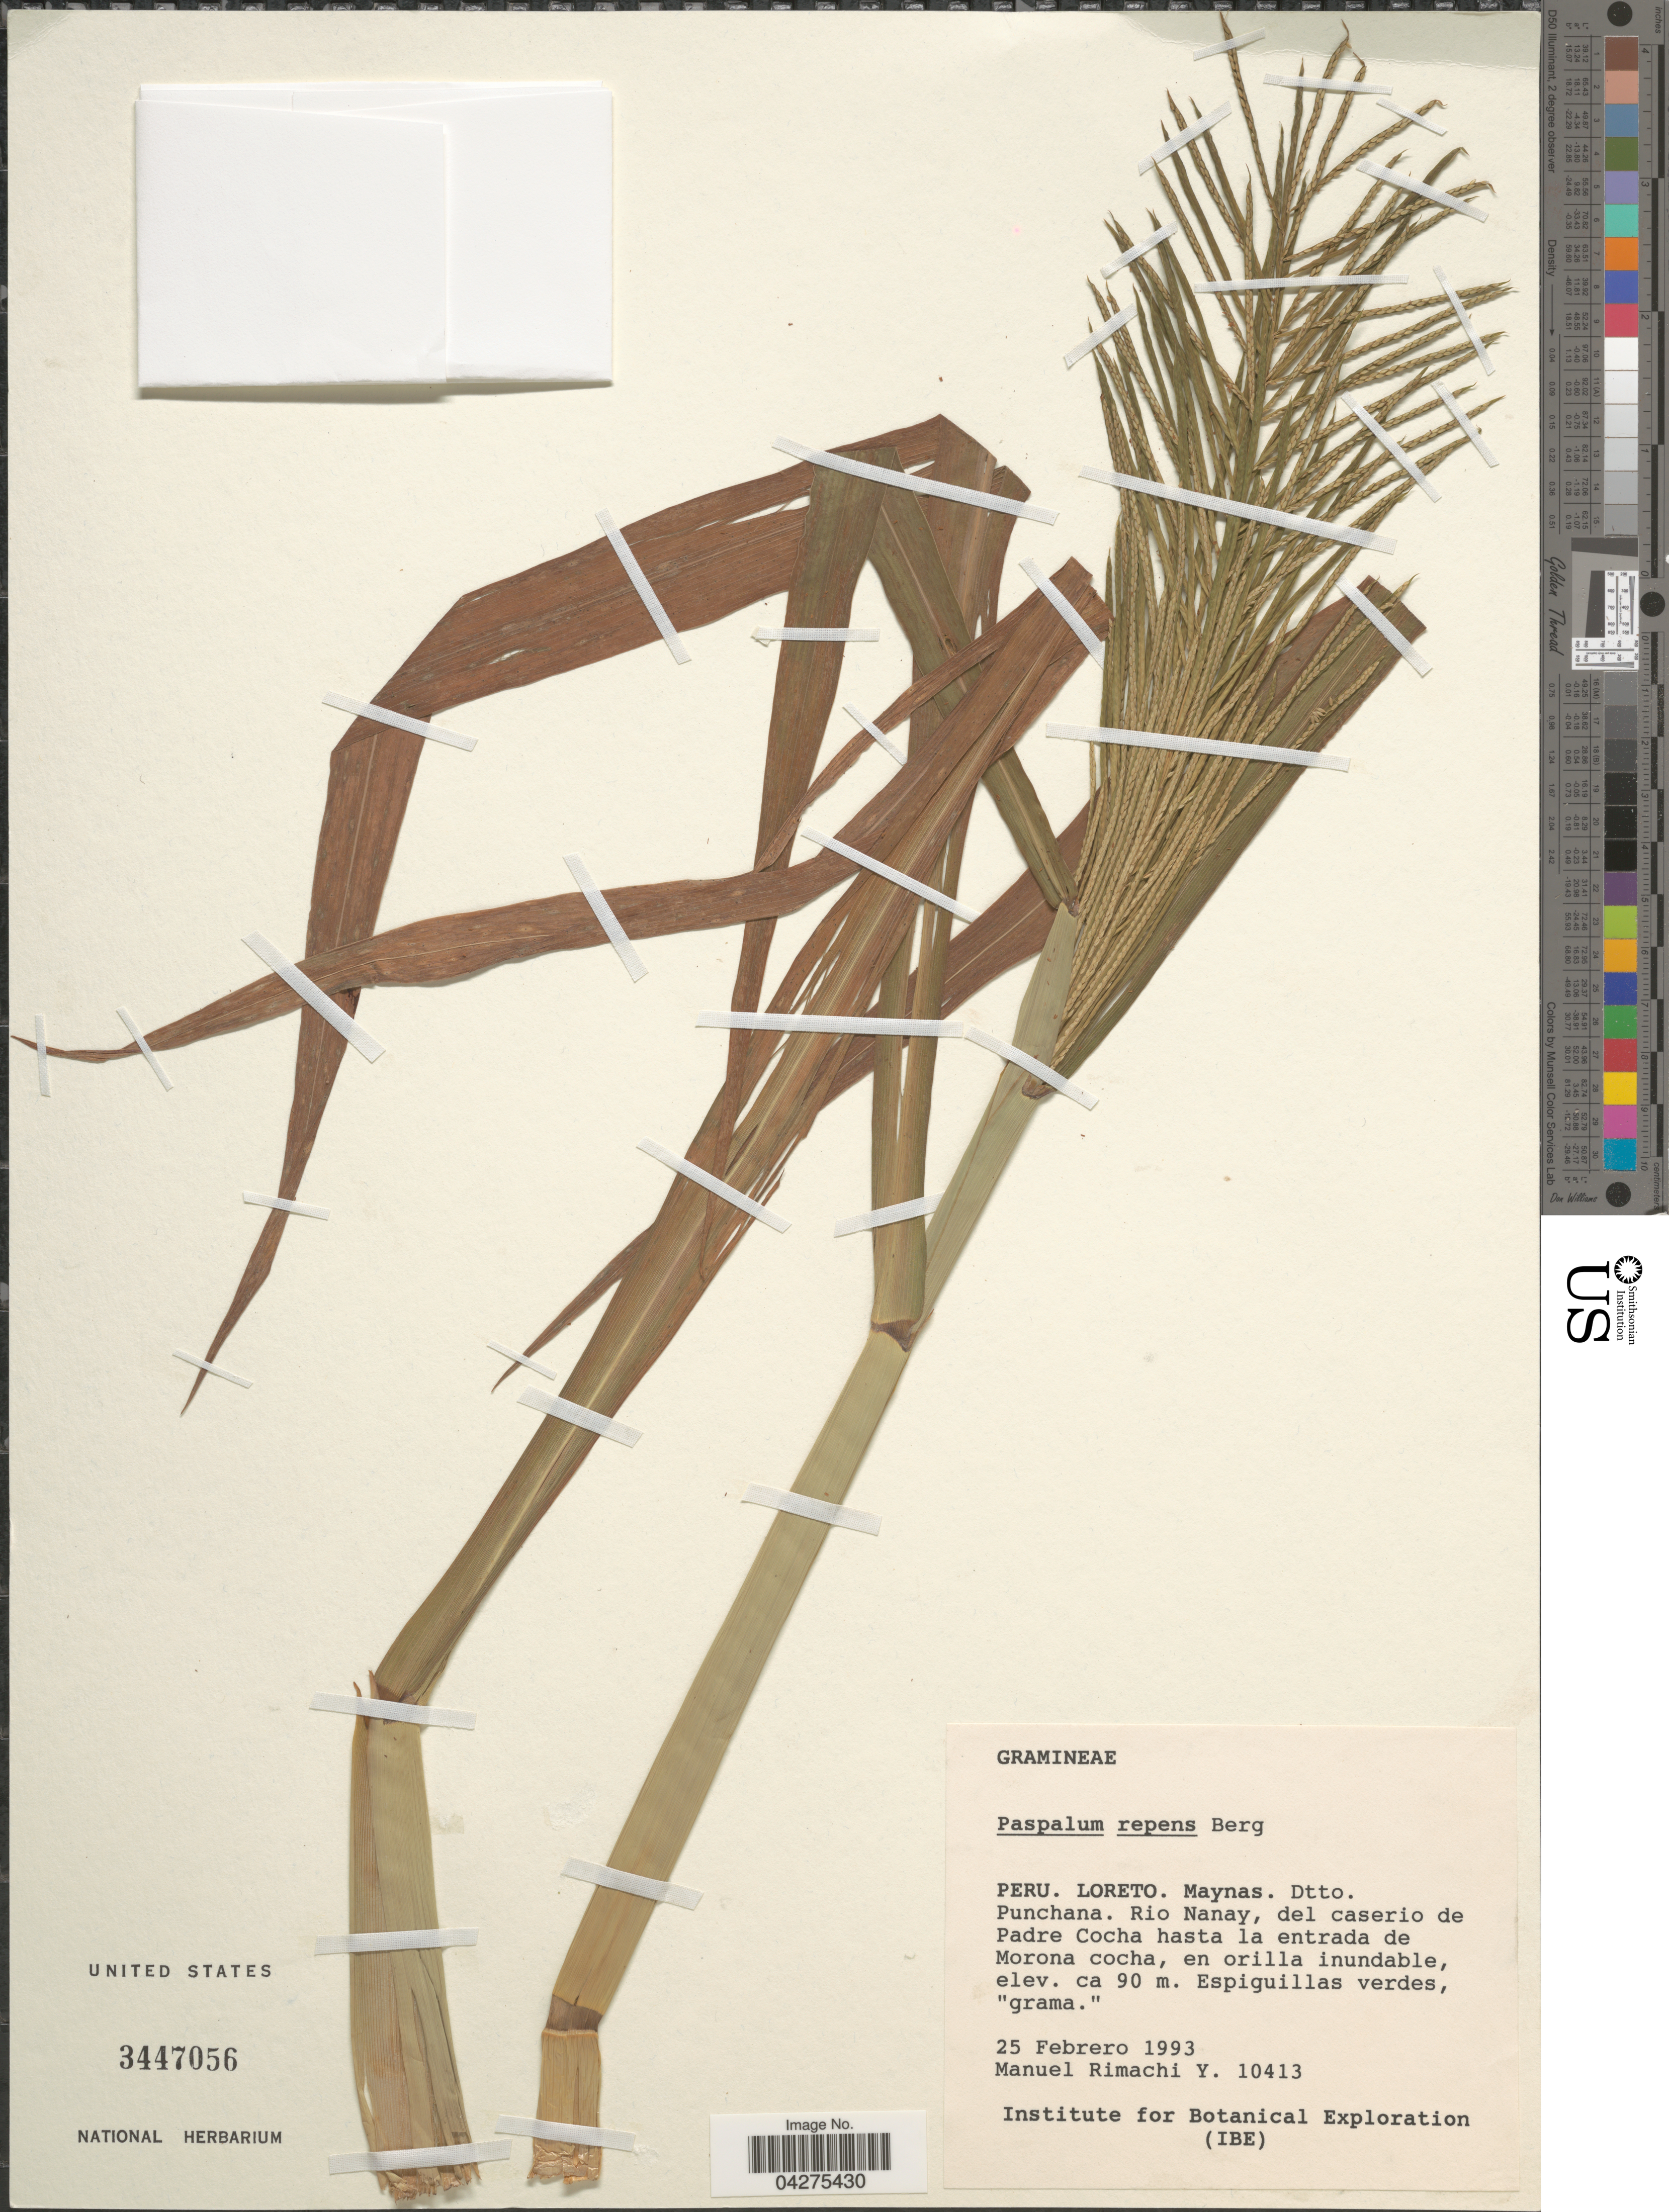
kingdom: Plantae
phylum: Tracheophyta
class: Liliopsida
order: Poales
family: Poaceae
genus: Paspalum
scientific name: Paspalum repens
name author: P.J. Bergius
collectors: M. Rimachi Y.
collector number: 10413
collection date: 1993-02-25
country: Peru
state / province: Loreto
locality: Maynas. Dtto. Punchana. Rio Nanay, del caserio de Padre Cocha hasta la entrada de Morona cocha, en orilla inundable.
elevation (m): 90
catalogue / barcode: US 3447056